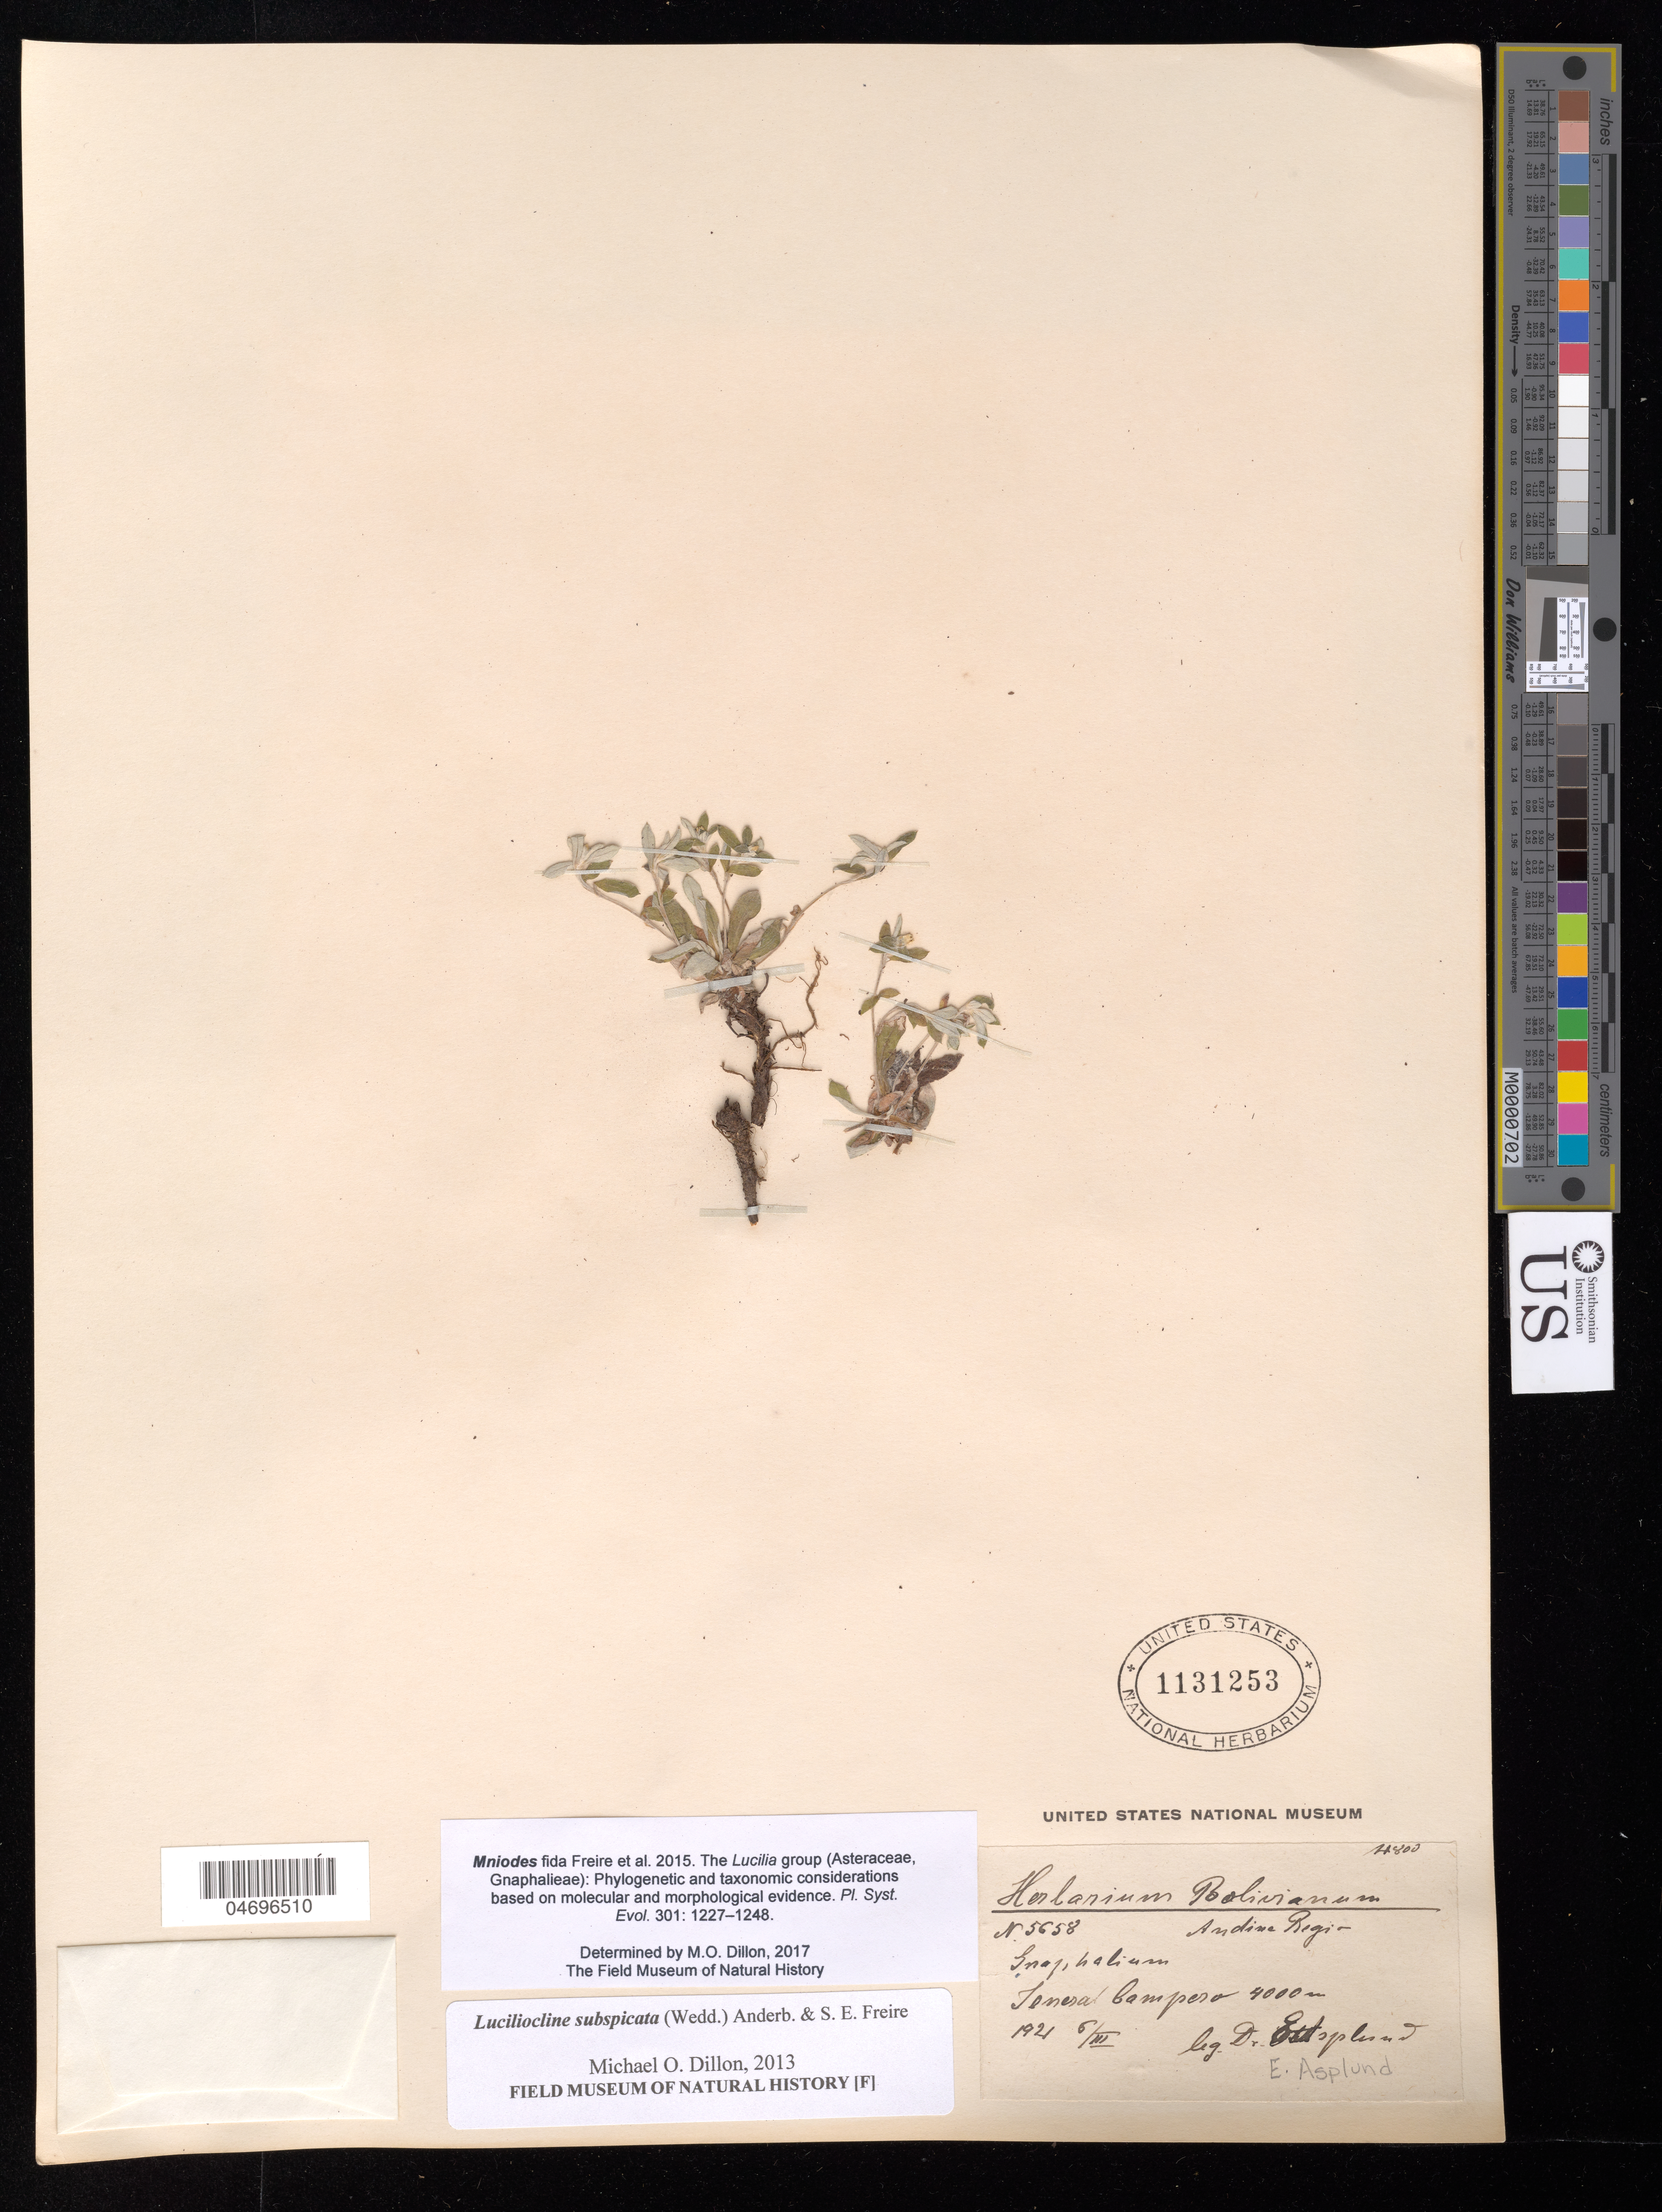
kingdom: Plantae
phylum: Tracheophyta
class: Magnoliopsida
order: Asterales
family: Asteraceae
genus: Mniodes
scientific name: Mniodes subspicata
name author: (Wedd.) S.E. Freire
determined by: Dillon, M. O.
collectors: E. Asplund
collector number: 5658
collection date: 1921-03-06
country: Bolivia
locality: General Campero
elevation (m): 4000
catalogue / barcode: US 1131253